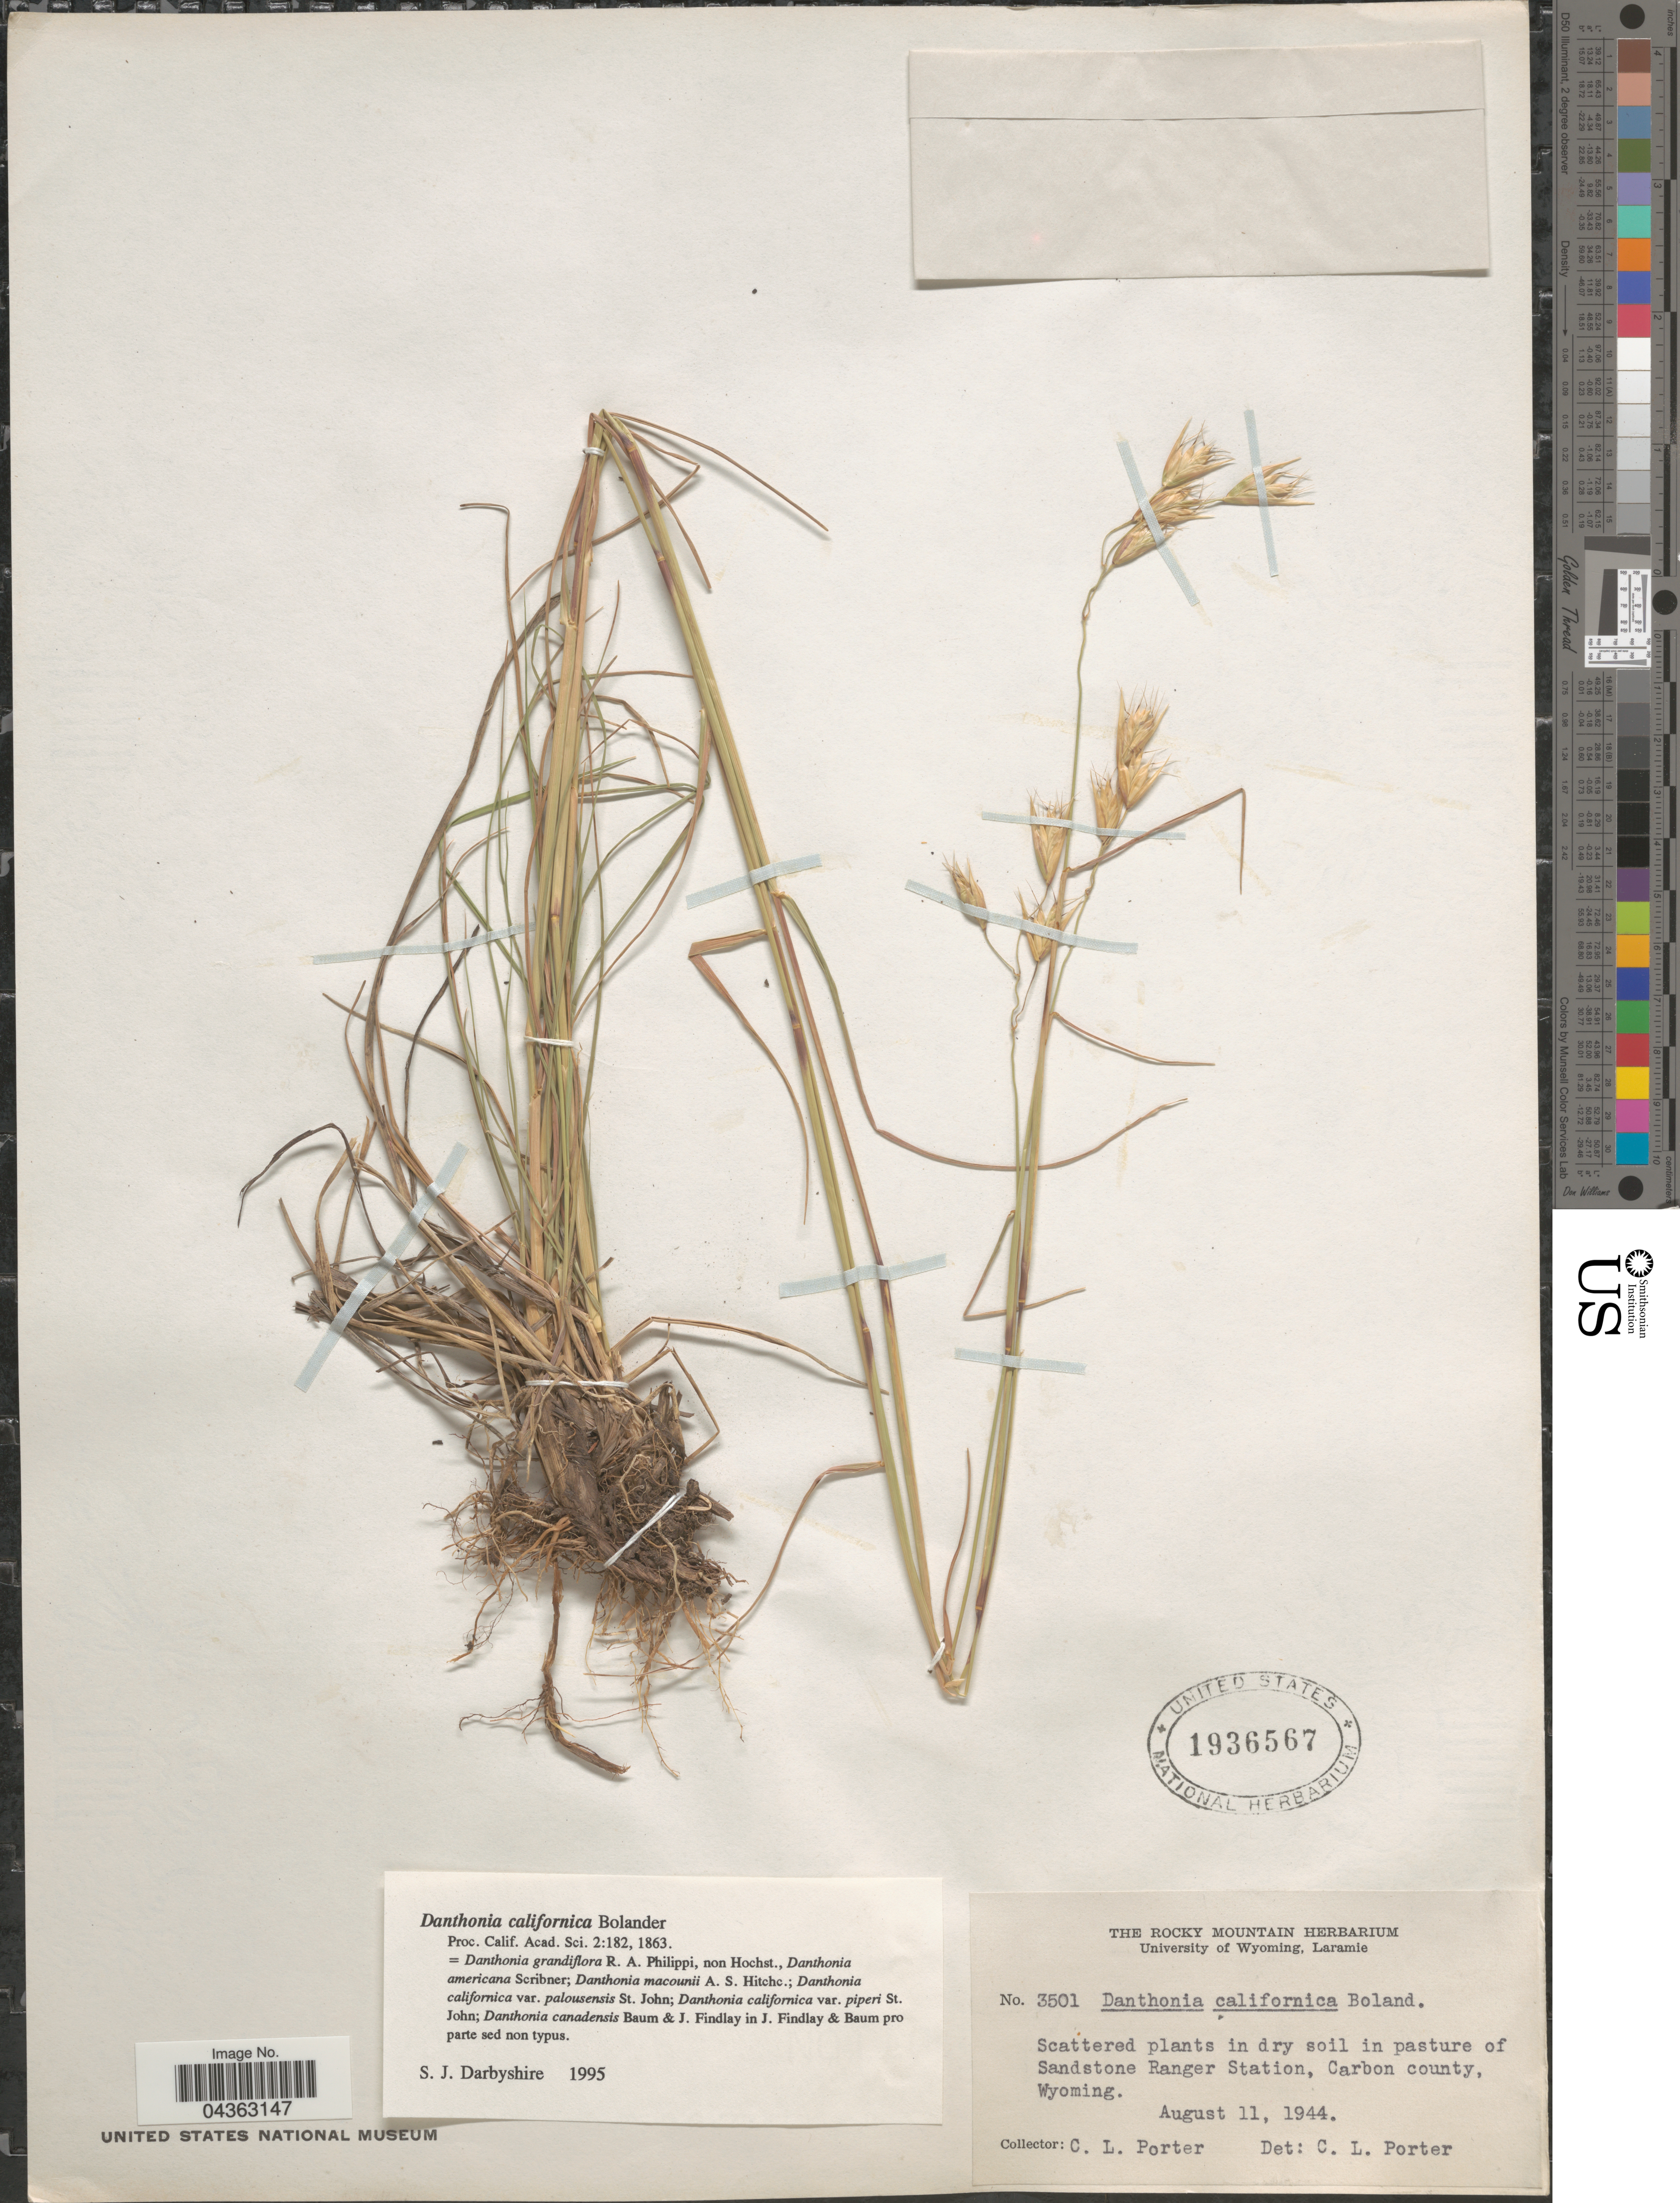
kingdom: Plantae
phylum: Tracheophyta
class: Liliopsida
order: Poales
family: Poaceae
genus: Danthonia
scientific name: Danthonia californica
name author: Bol.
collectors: C. L. Porter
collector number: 3501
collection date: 1944-08-11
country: United States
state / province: Wyoming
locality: In dry soil in pasture of Sandstone Ranger Station, Carbon county.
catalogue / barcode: US 1936567